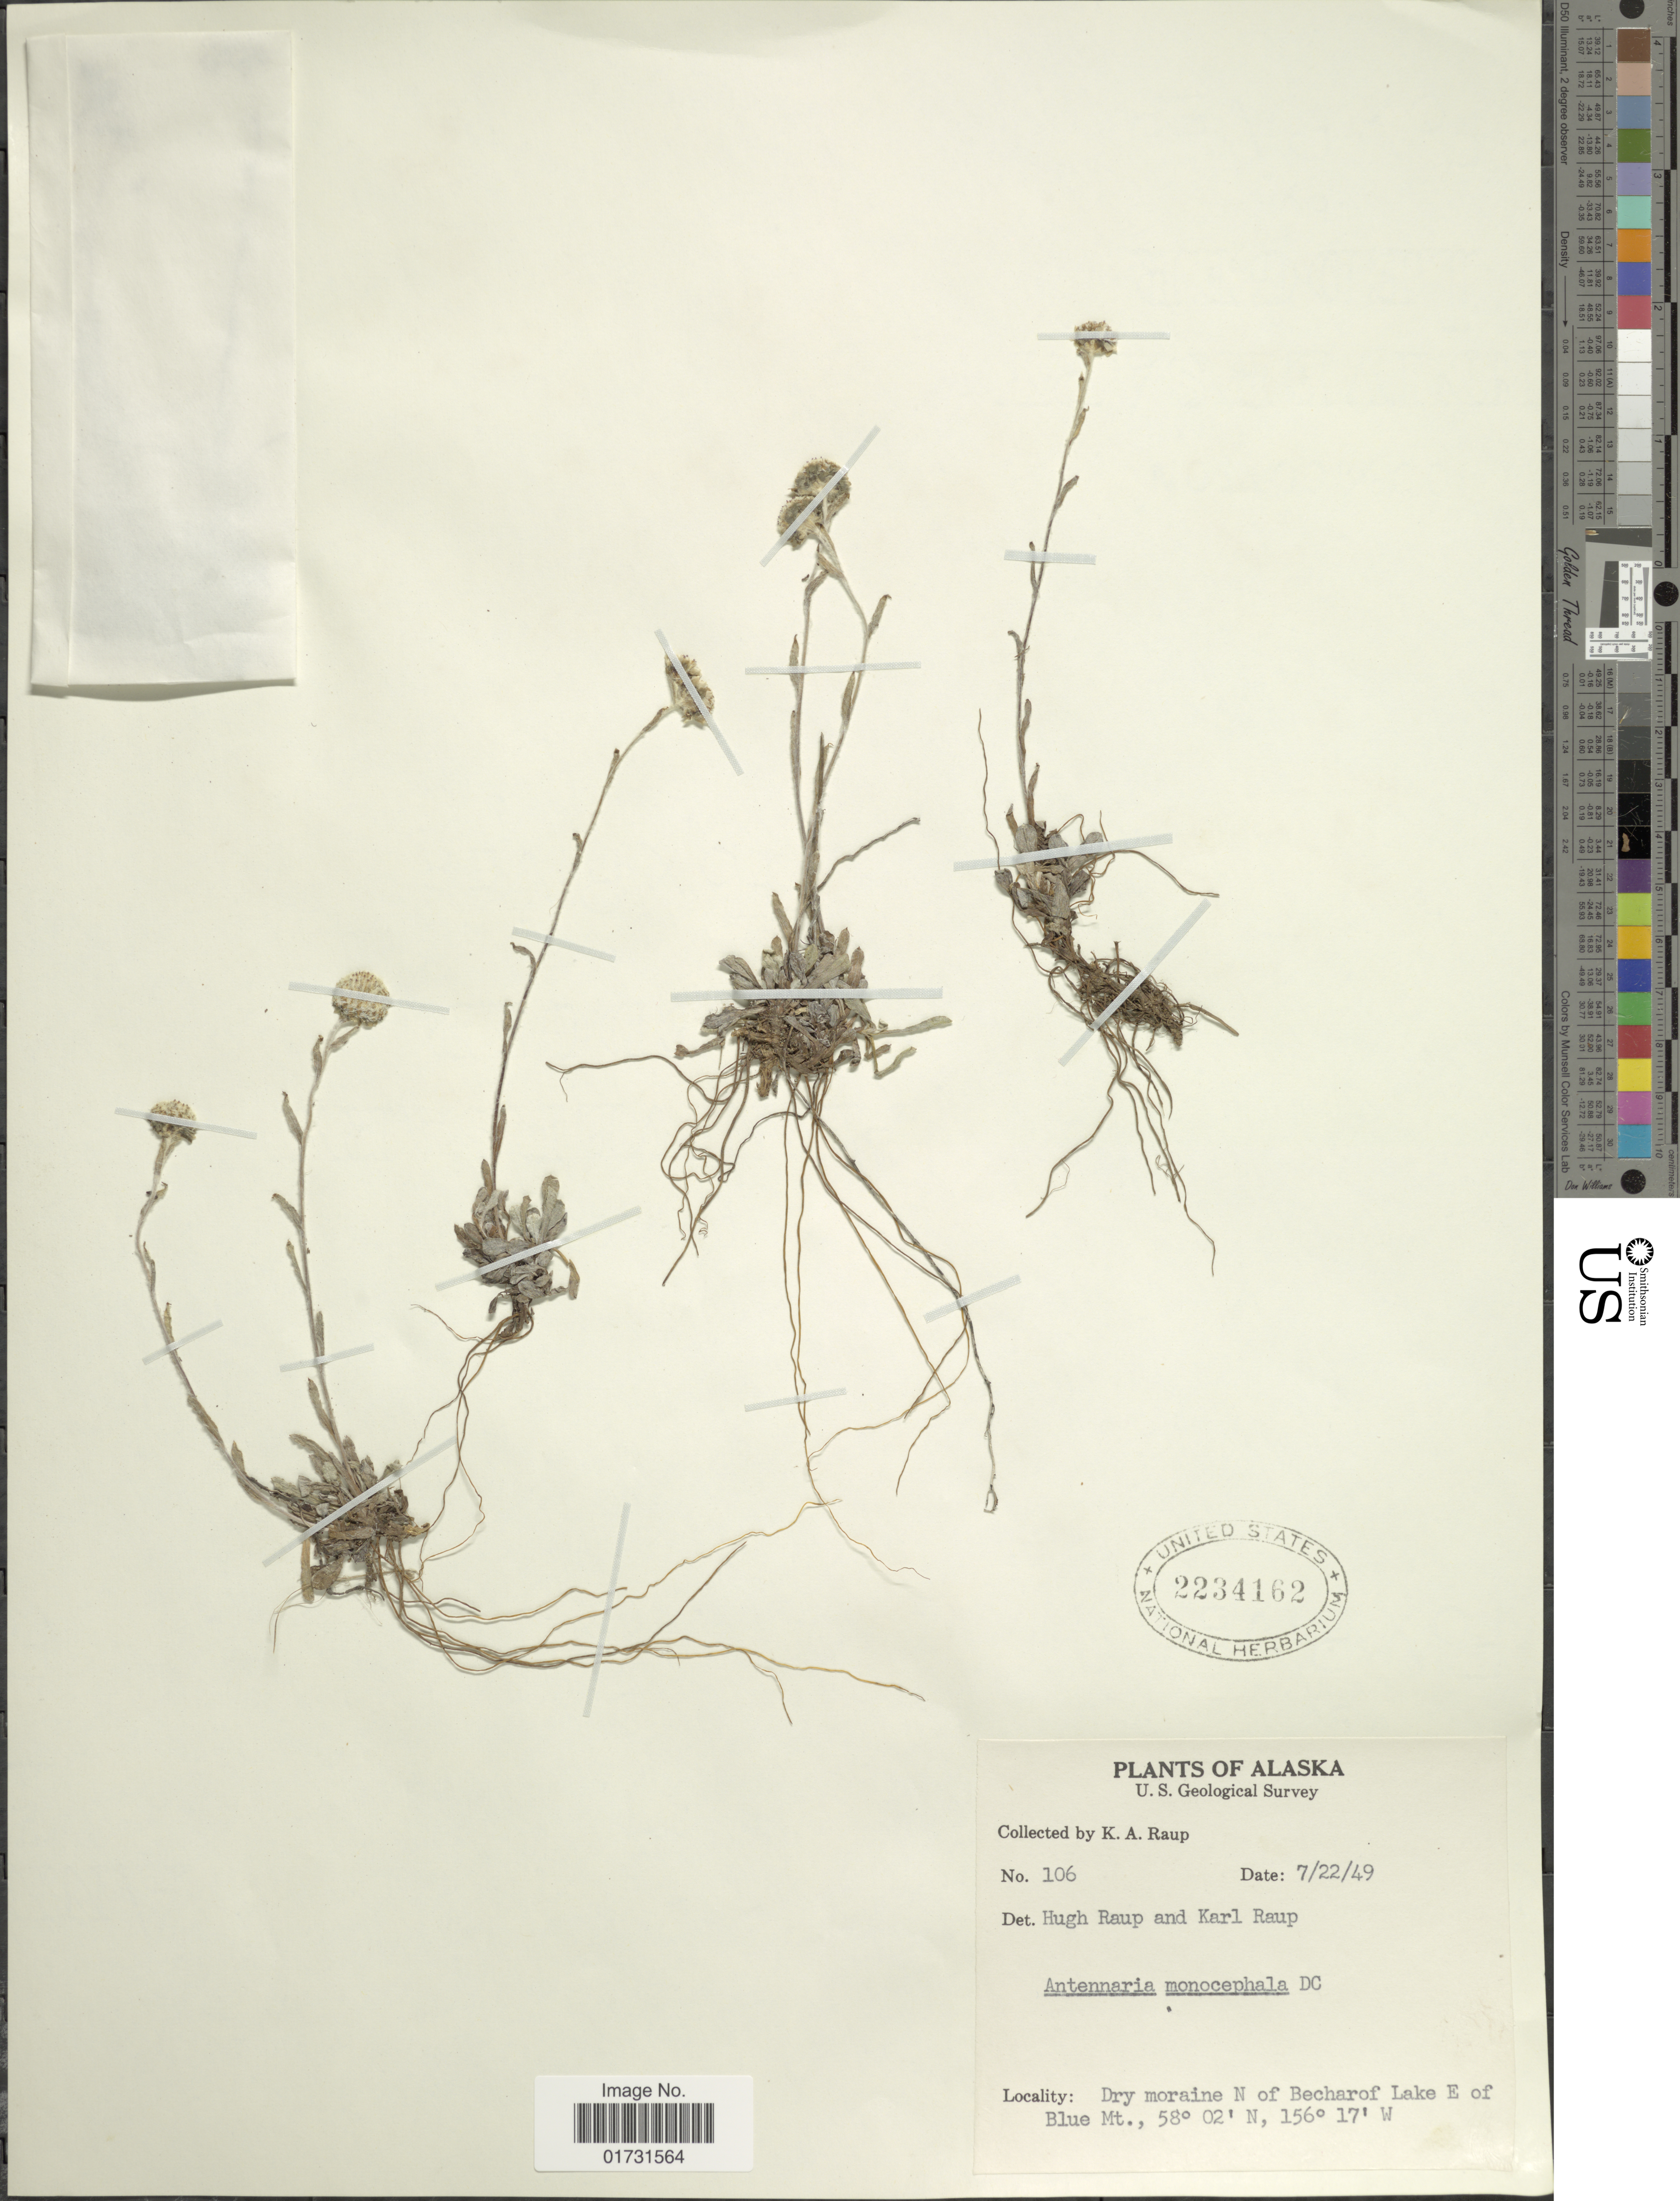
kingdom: Plantae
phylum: Tracheophyta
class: Magnoliopsida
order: Asterales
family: Asteraceae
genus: Antennaria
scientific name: Antennaria monocephala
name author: DC.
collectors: K. Raup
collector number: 106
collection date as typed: Transcribed d/m/y: 22/7/49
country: United States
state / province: Alaska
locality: Dry moraine N of Becharof Lake E of Blue Mt.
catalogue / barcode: US 2234162